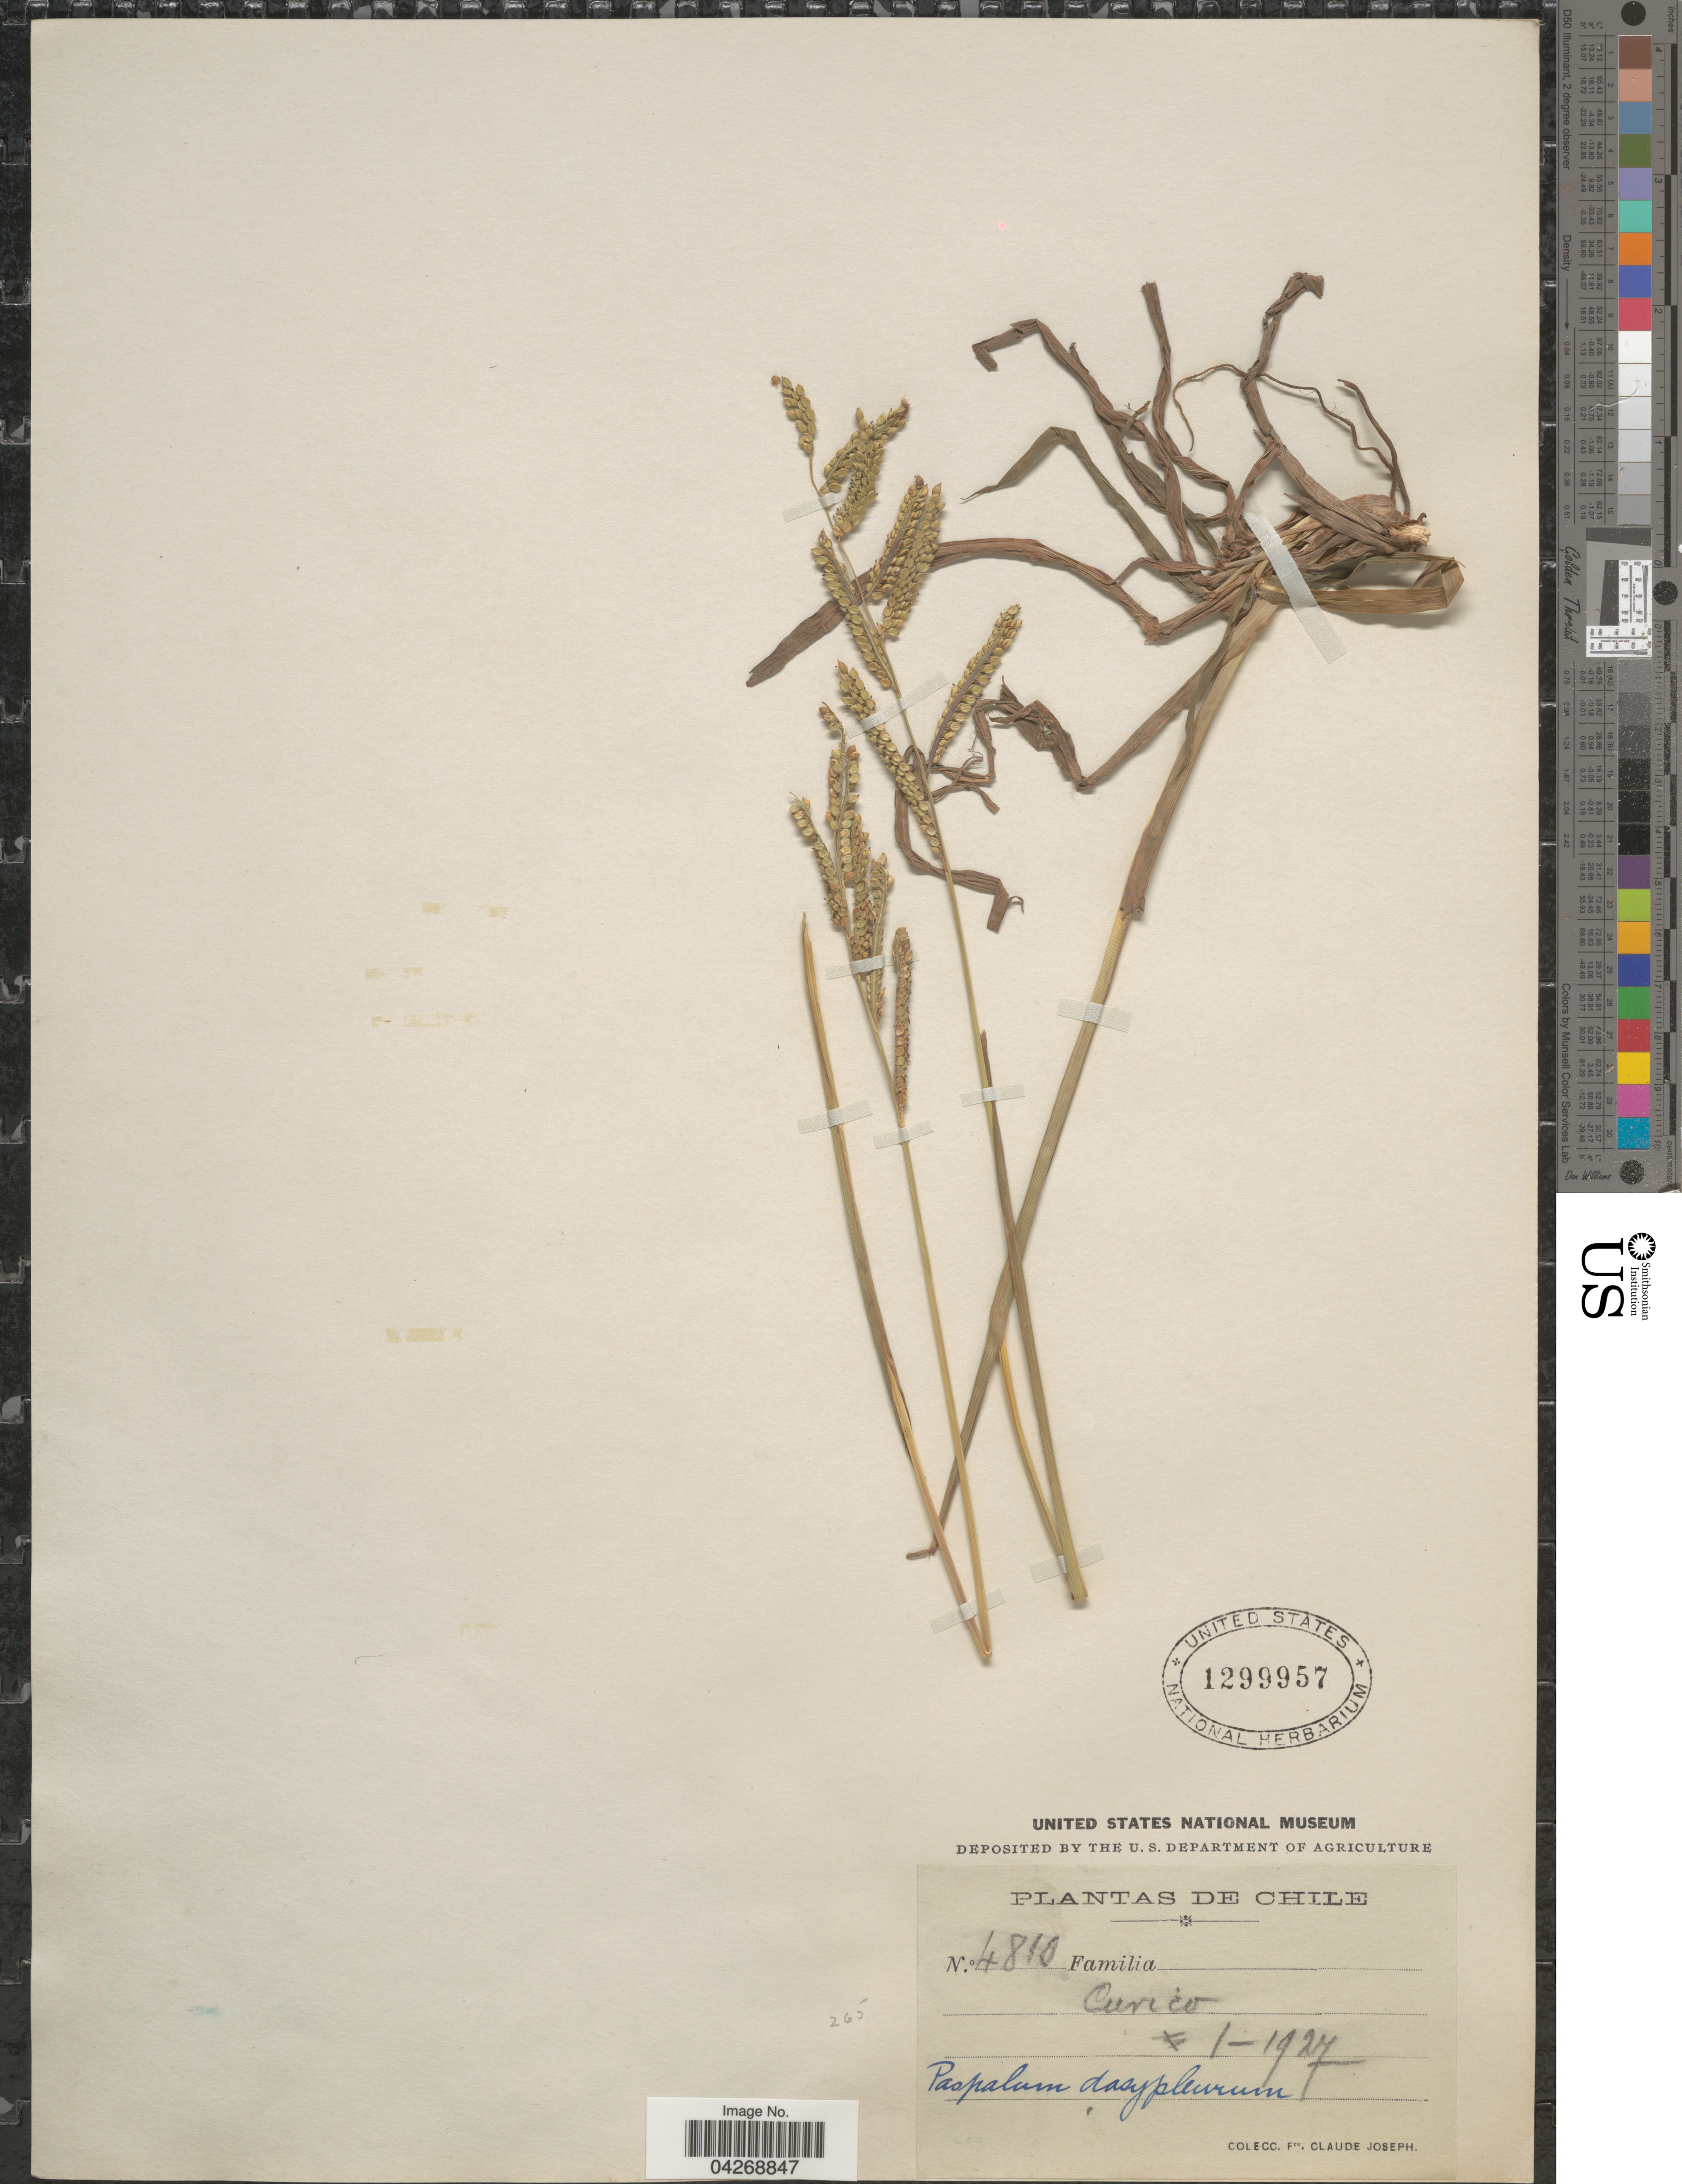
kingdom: Plantae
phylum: Tracheophyta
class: Liliopsida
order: Poales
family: Poaceae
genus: Paspalum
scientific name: Paspalum dasypleurum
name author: Kunze ex Desv. in Gay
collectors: Bro. Claude-Joseph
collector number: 4810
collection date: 1927-01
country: Chile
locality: Curico.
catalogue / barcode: US 1299957